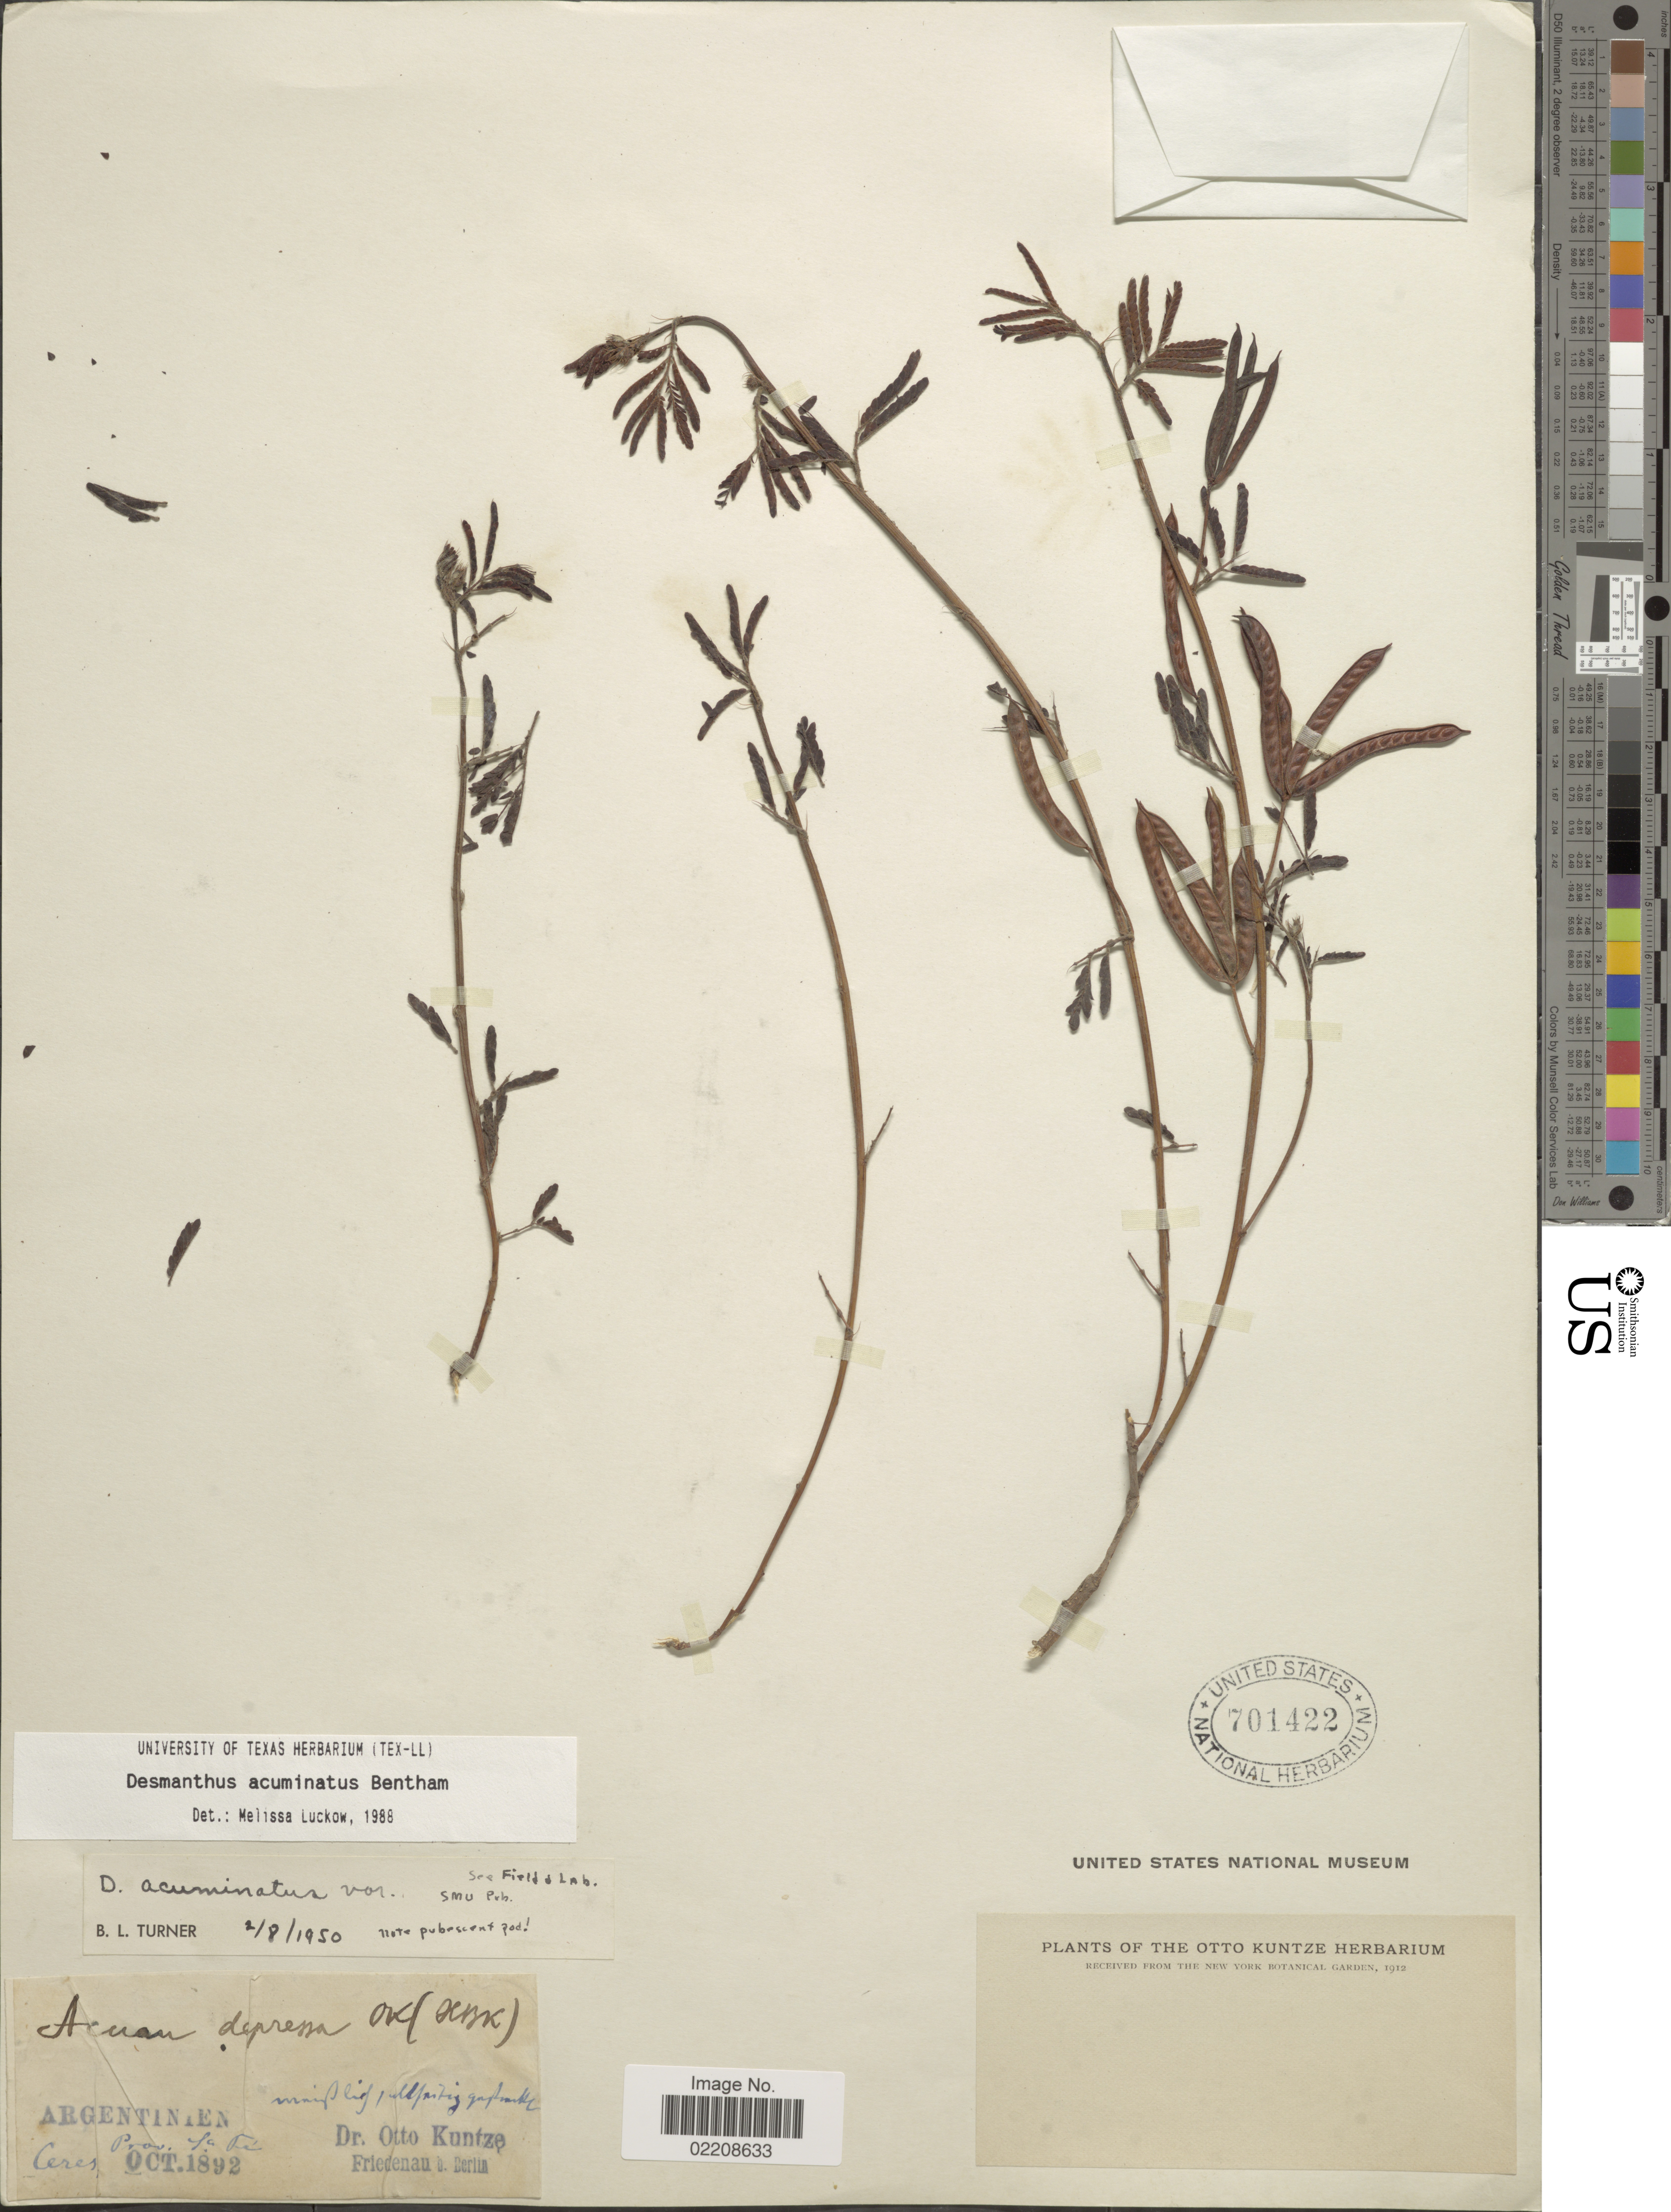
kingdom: Plantae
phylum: Tracheophyta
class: Magnoliopsida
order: Fabales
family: Fabaceae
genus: Desmanthus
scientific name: Desmanthus acuminatus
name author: Benth.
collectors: C.E.O. Kuntze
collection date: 1892-10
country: Argentina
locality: Prov. Sa. Fé. Ceres.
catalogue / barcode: US 701422